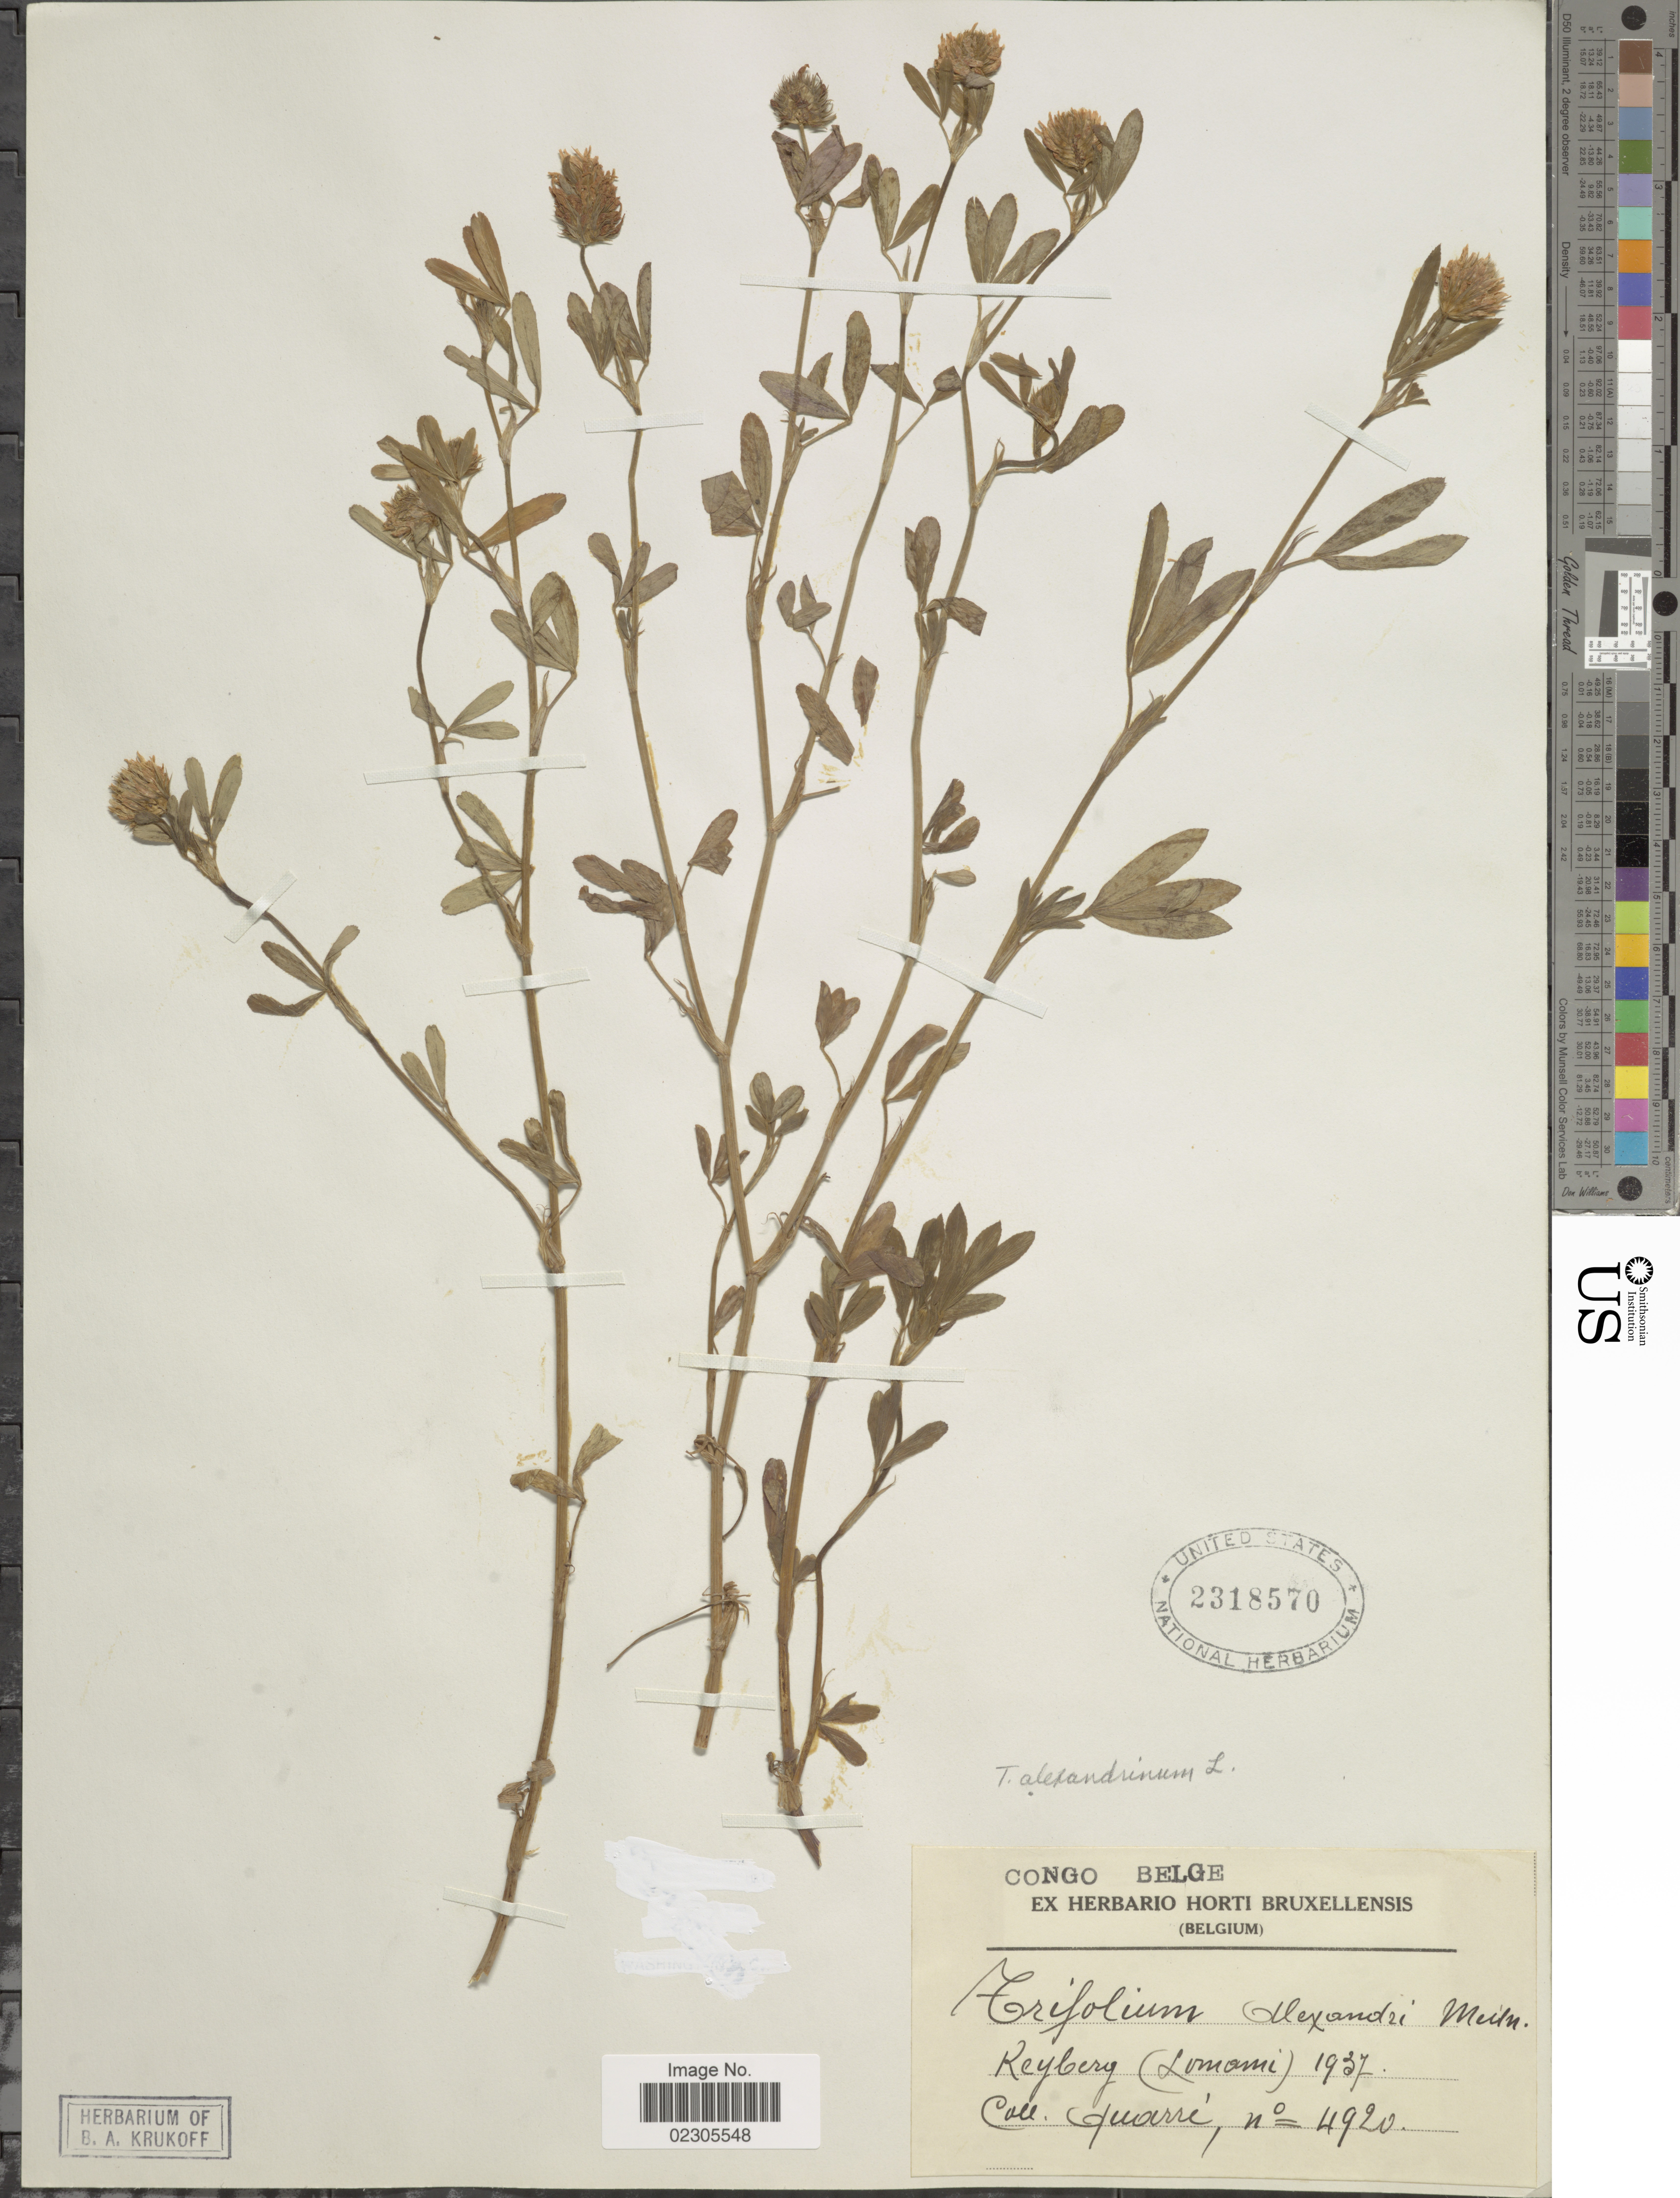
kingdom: Plantae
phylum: Tracheophyta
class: Magnoliopsida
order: Fabales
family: Fabaceae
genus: Trifolium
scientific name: Trifolium alexandrinum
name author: L.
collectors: -. Guarre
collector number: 4920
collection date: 1937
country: Congo, Democratic Republic of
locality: Congo Belge, Keyberg (Lomomi)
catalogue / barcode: US 2318570